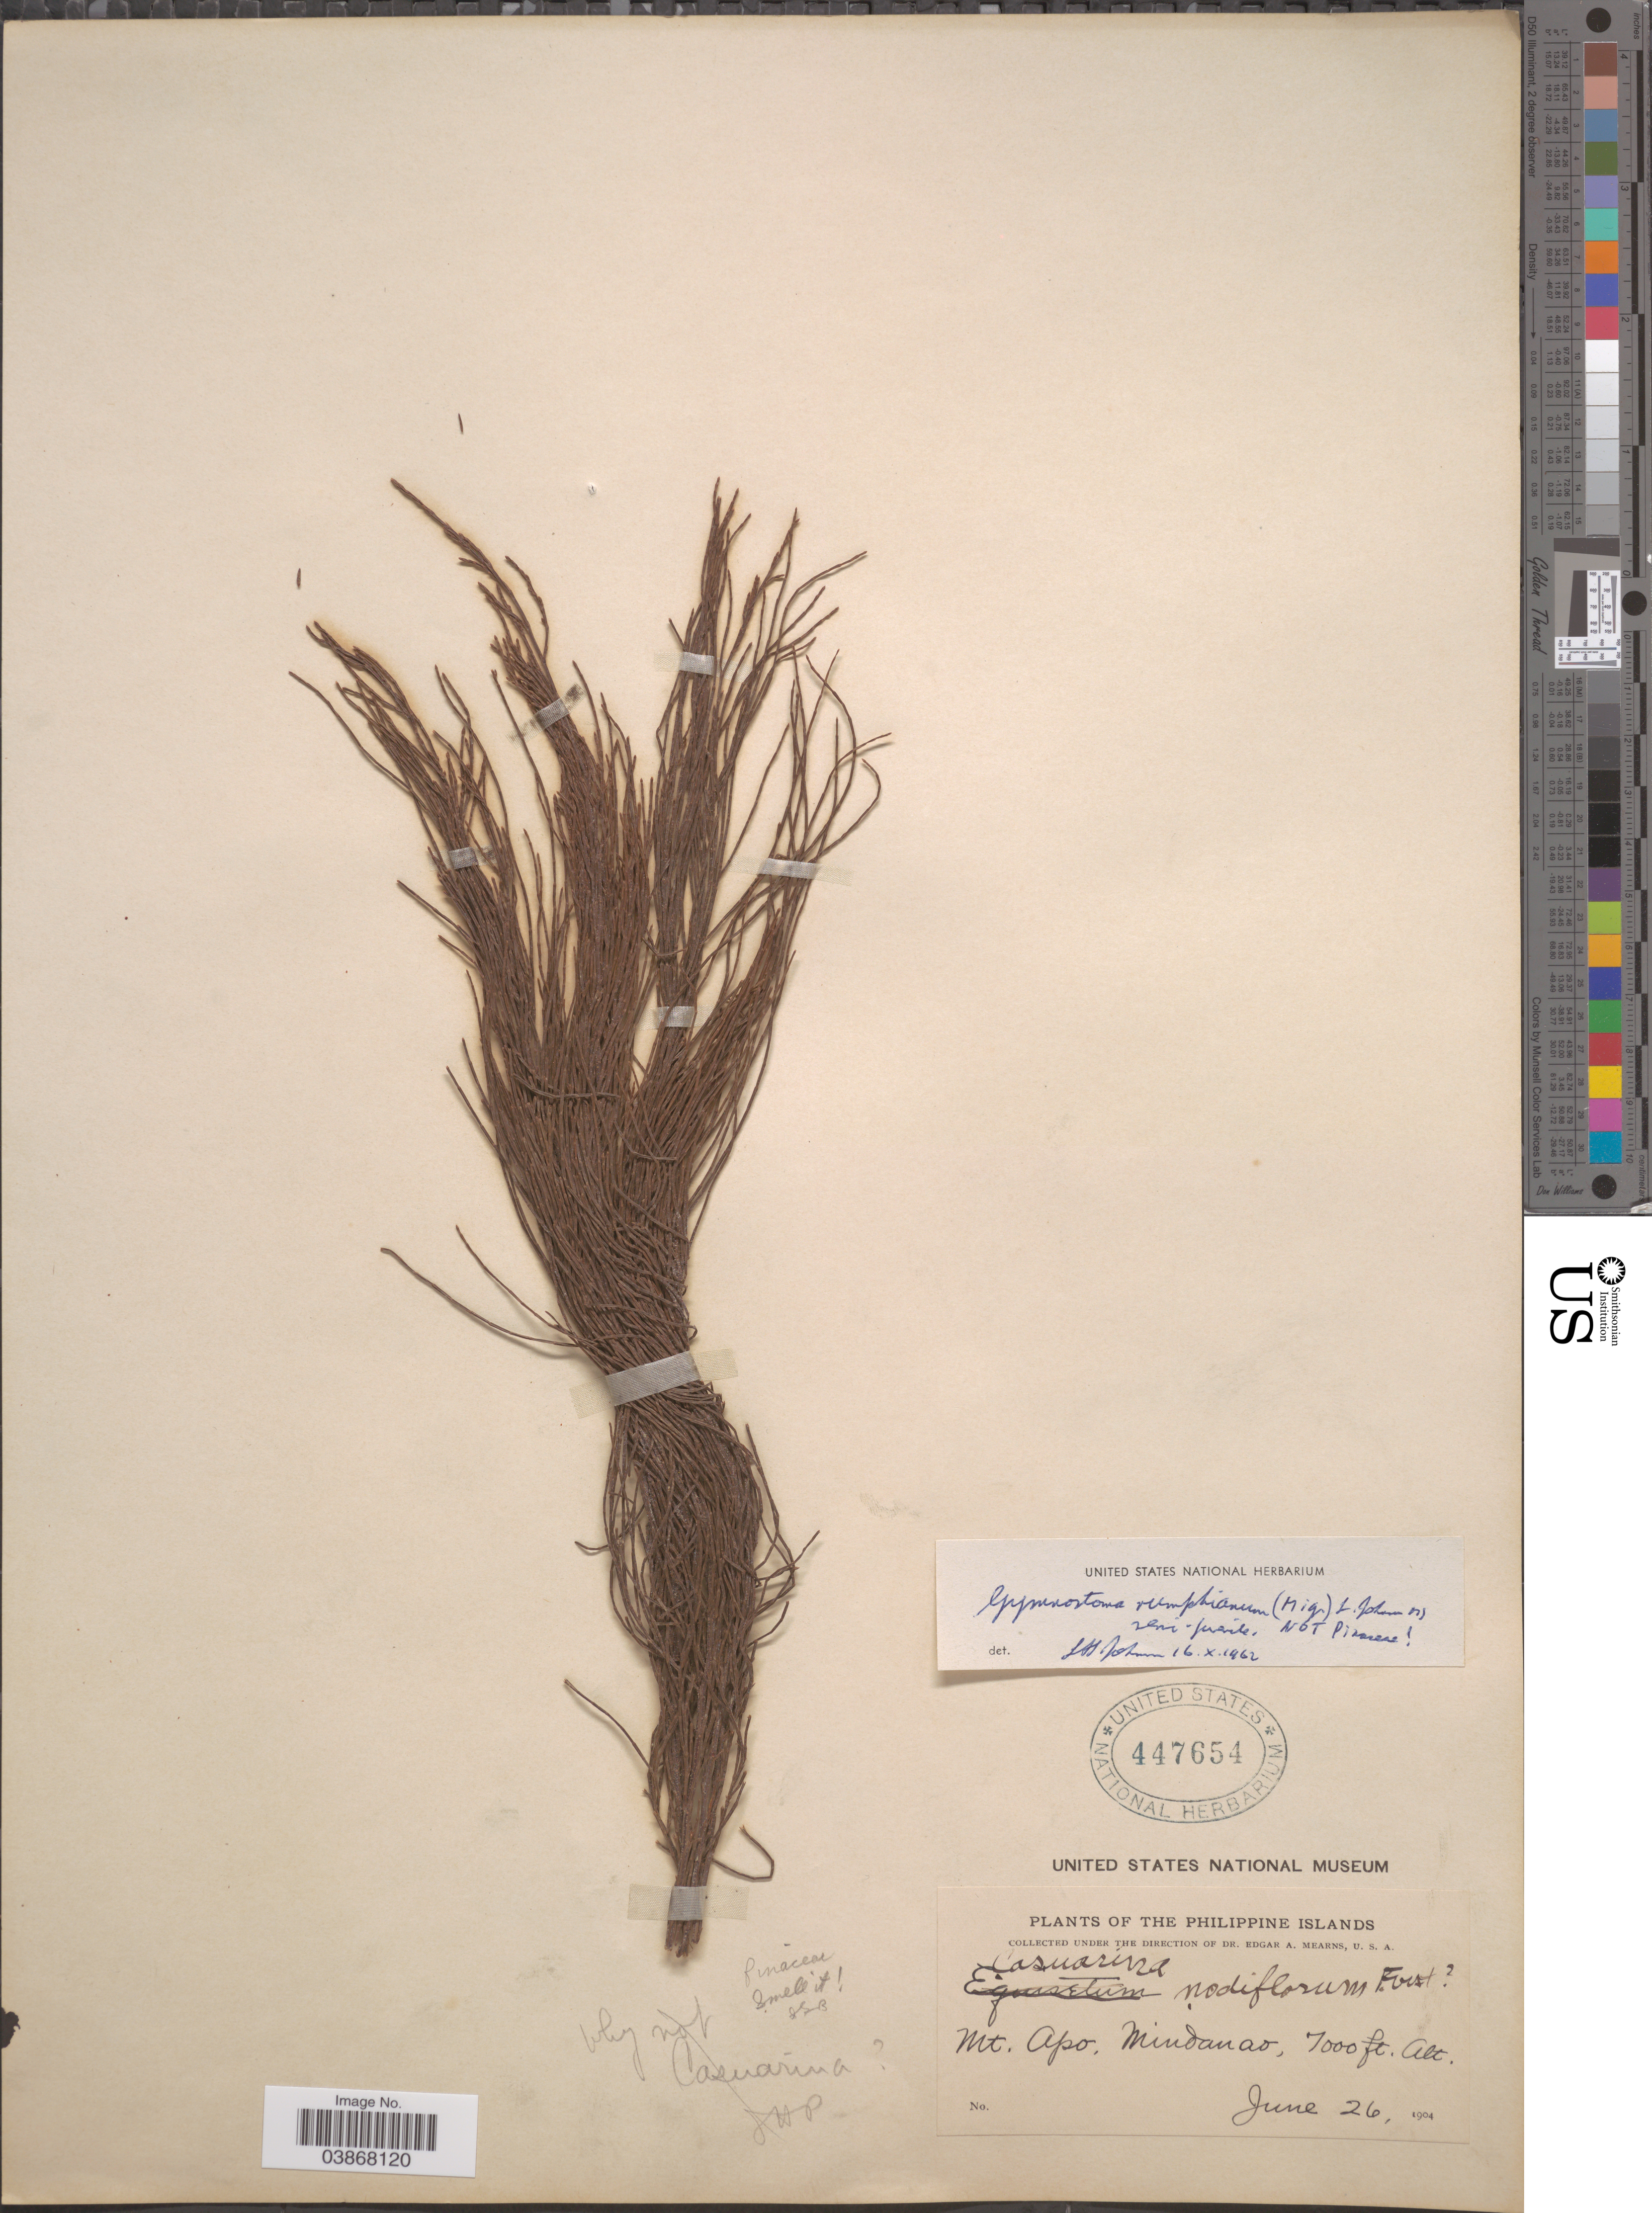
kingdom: Plantae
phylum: Tracheophyta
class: Magnoliopsida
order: Fagales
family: Casuarinaceae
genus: Gymnostoma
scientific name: Gymnostoma rumphianum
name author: (Miq.) L.A.S. Johnson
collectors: E. A. Mearns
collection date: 1904-06-26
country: Philippines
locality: Philippine Islands. Mt. Apo, Mindanao.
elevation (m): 2134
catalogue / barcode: US 447654